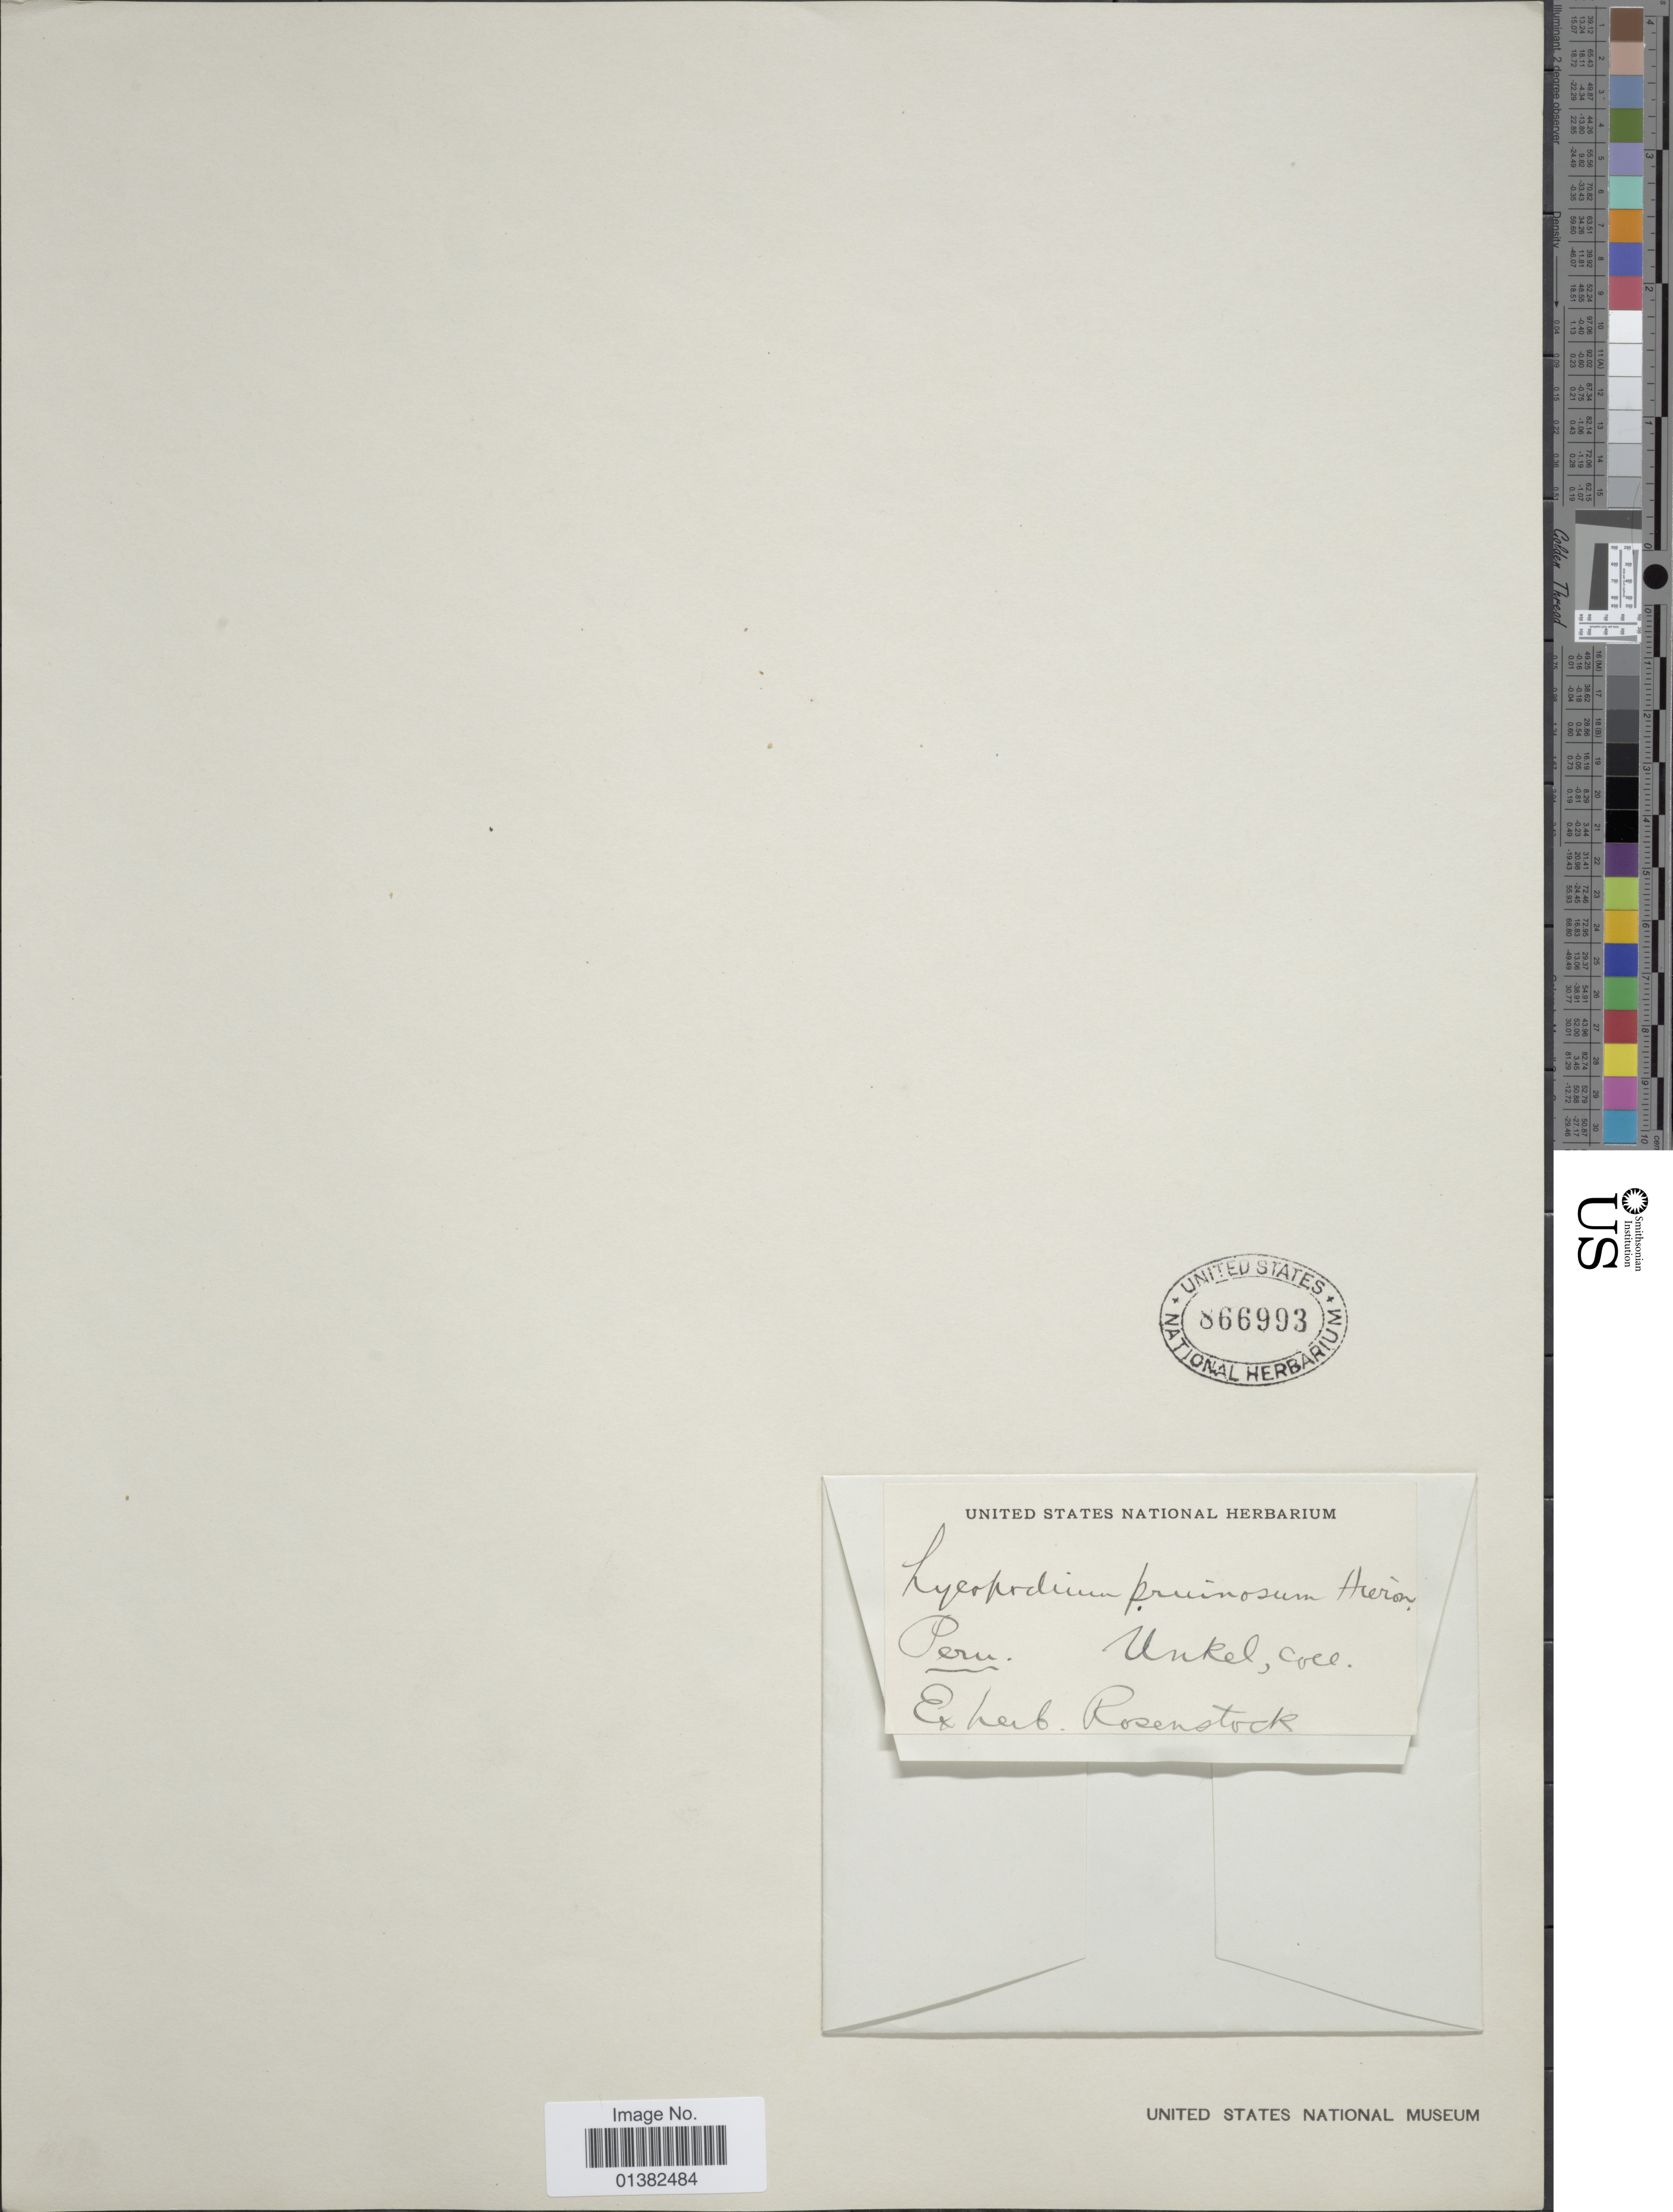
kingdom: Plantae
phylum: Tracheophyta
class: Lycopodiopsida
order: Lycopodiales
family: Lycopodiaceae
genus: Phlegmariurus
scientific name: Phlegmariurus pruinosus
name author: (Herter) B. Øllg.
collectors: Unkel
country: Peru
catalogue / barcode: US 866993